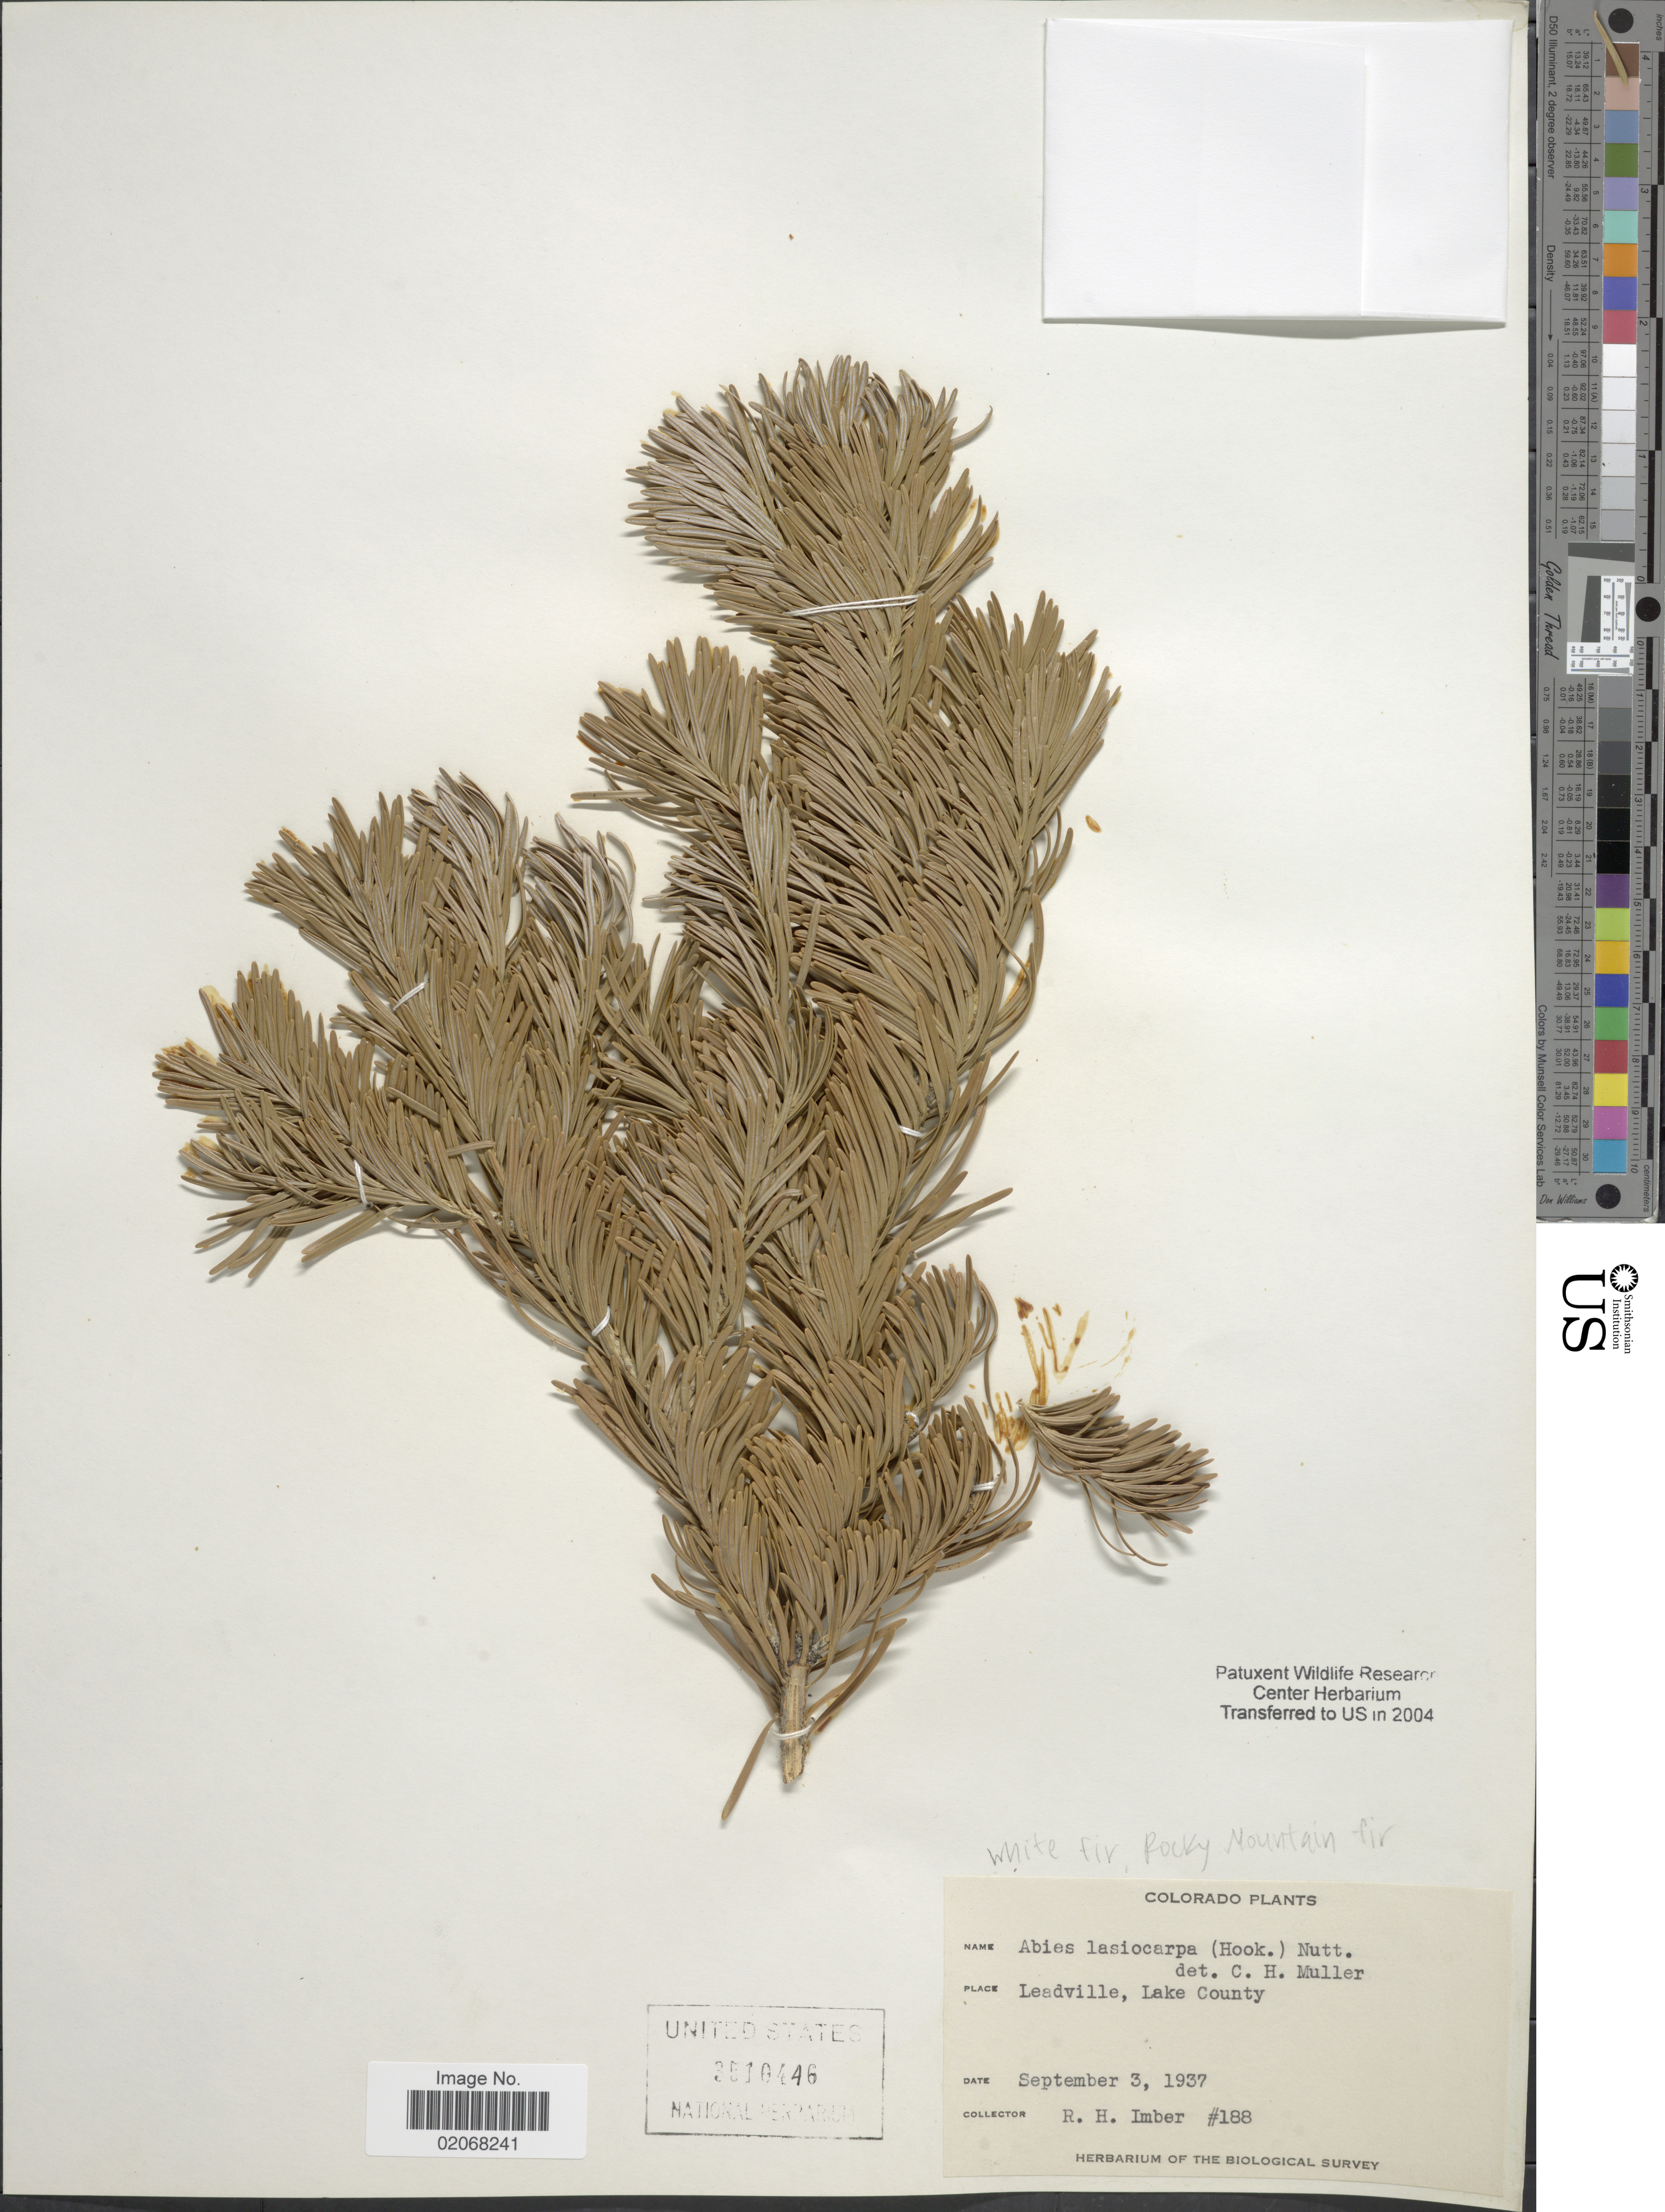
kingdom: Plantae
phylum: Tracheophyta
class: Pinopsida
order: Pinales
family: Pinaceae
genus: Abies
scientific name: Abies lasiocarpa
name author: (Hook.) Nutt.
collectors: R. Imler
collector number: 188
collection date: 1937-09-03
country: United States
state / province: Colorado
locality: Leadville, Lake County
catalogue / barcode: US 3510446